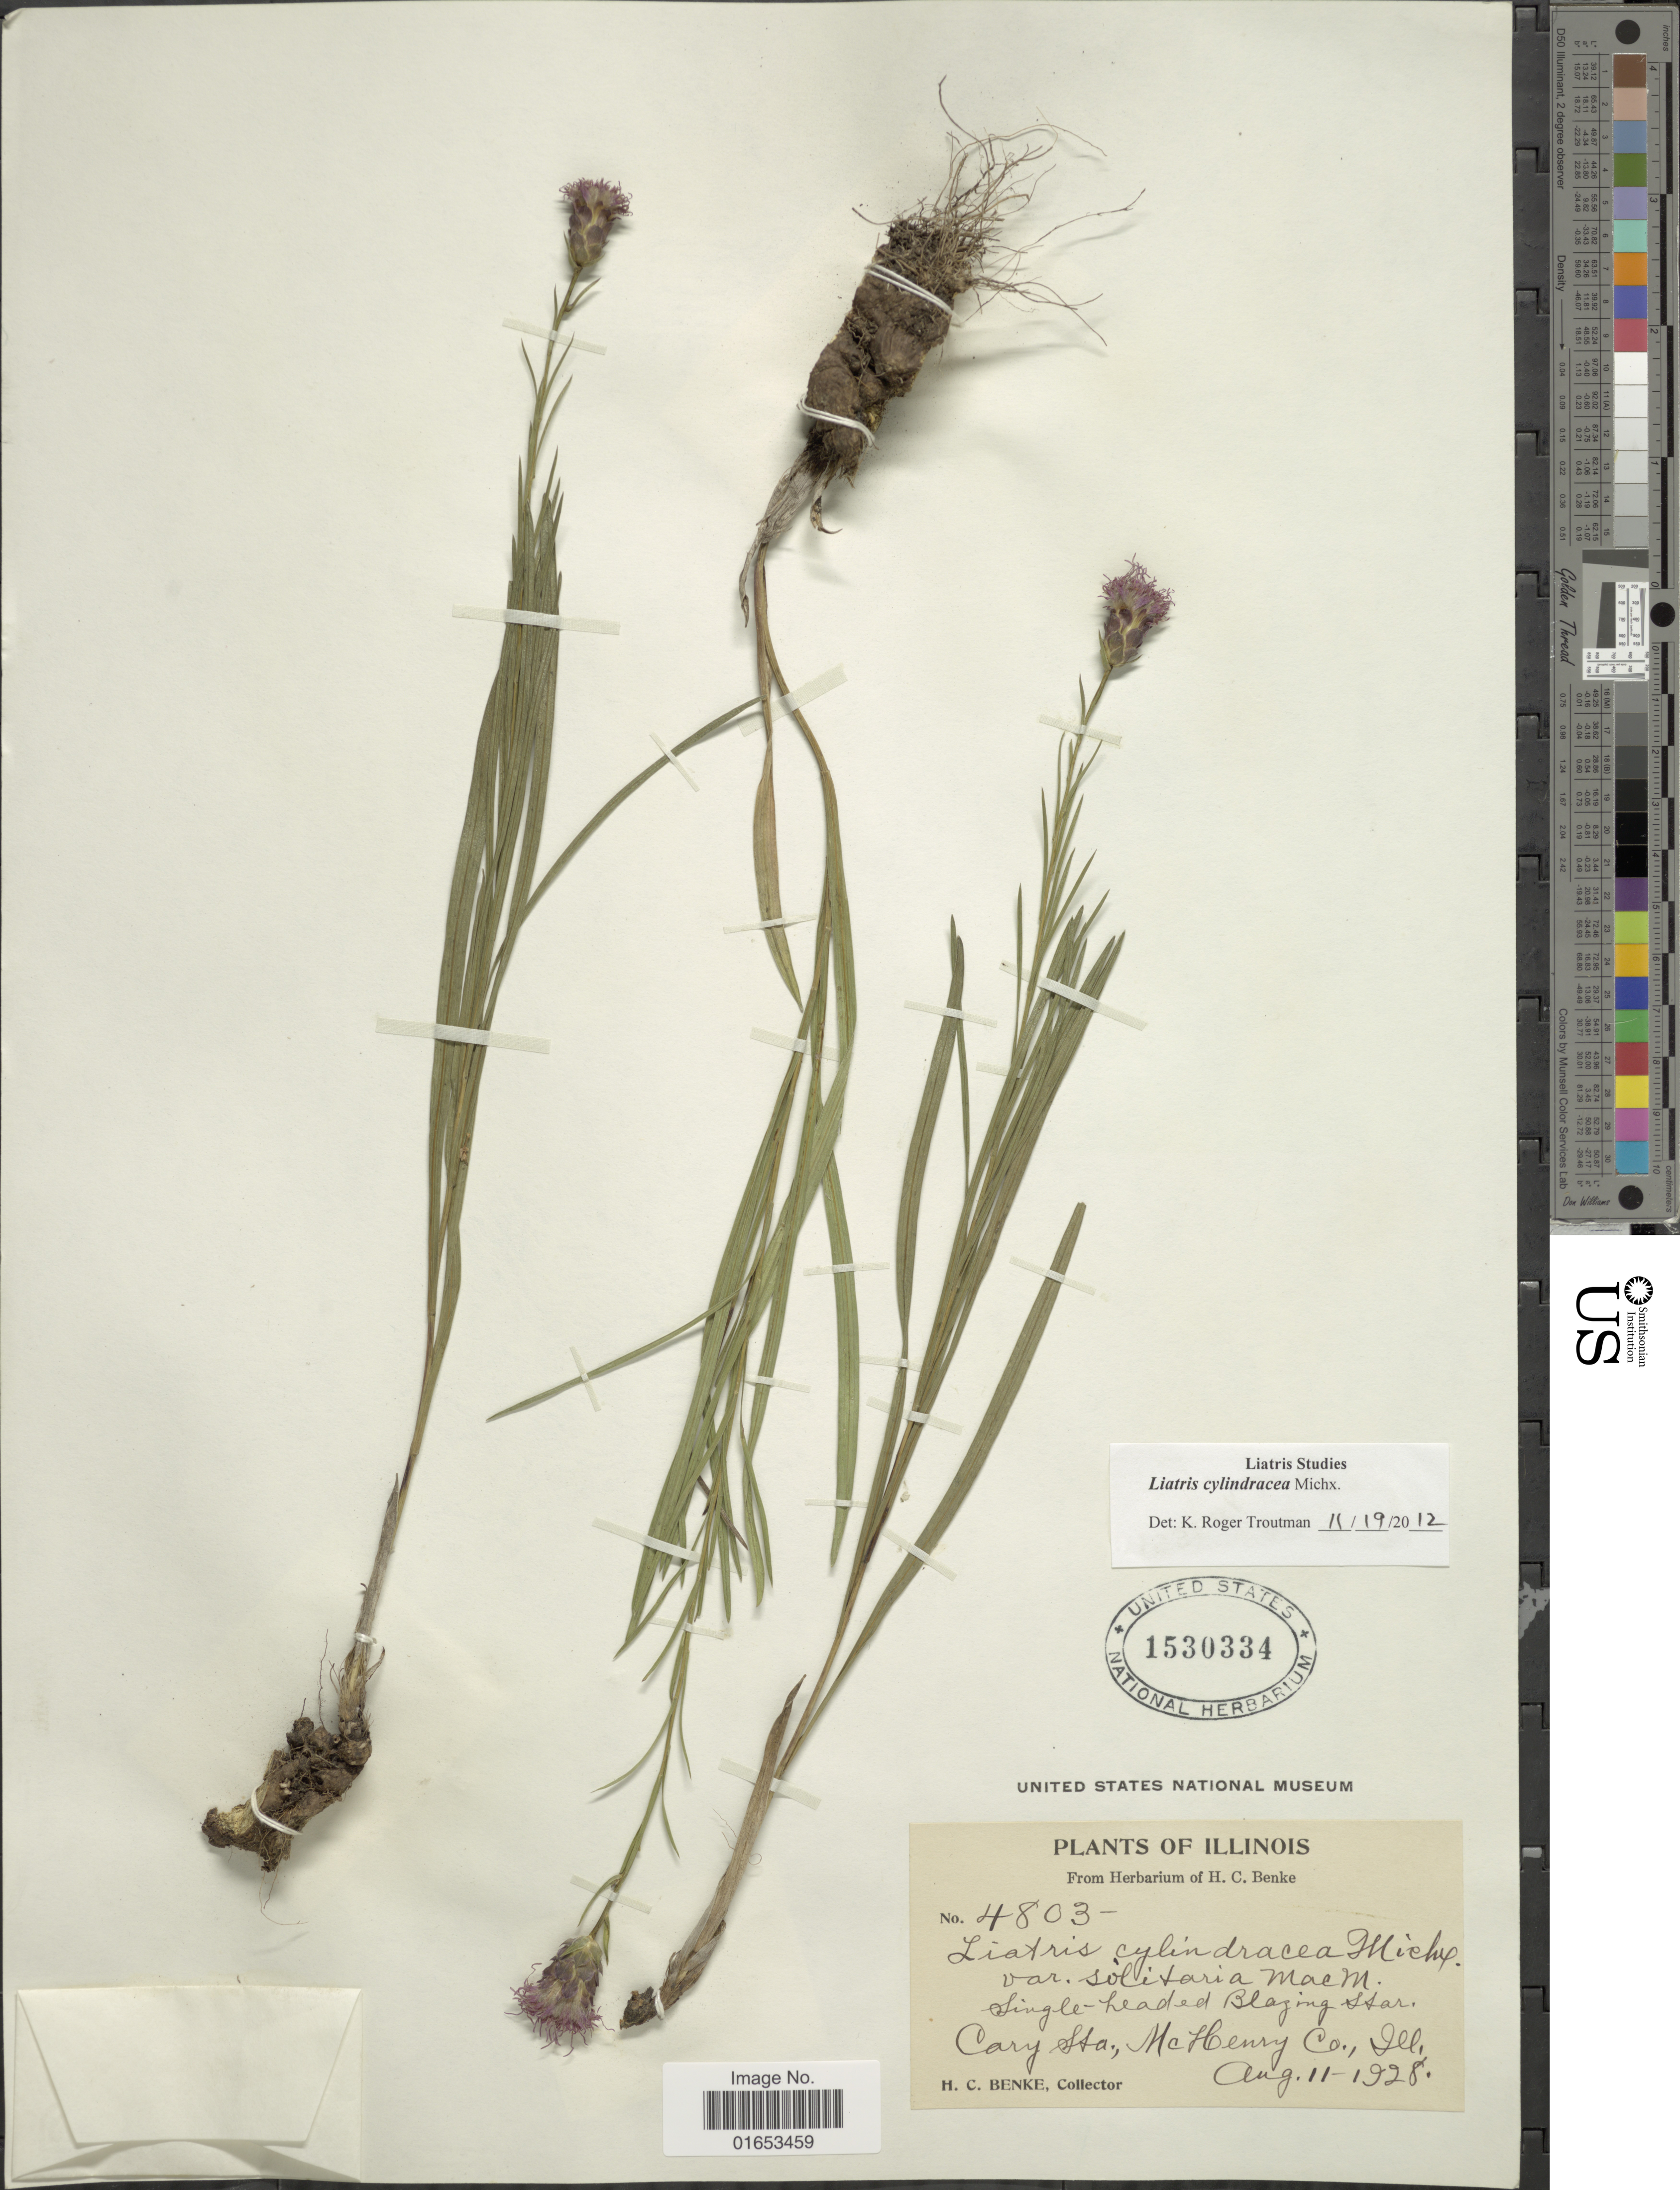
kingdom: Plantae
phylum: Tracheophyta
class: Magnoliopsida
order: Asterales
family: Asteraceae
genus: Liatris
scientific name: Liatris cylindracea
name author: Michaux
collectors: H. Benke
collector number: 4803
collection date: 1928-08-11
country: United States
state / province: Illinois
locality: Single-headed Blazing star, Cary Sta., McHenry Co.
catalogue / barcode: US 1530334